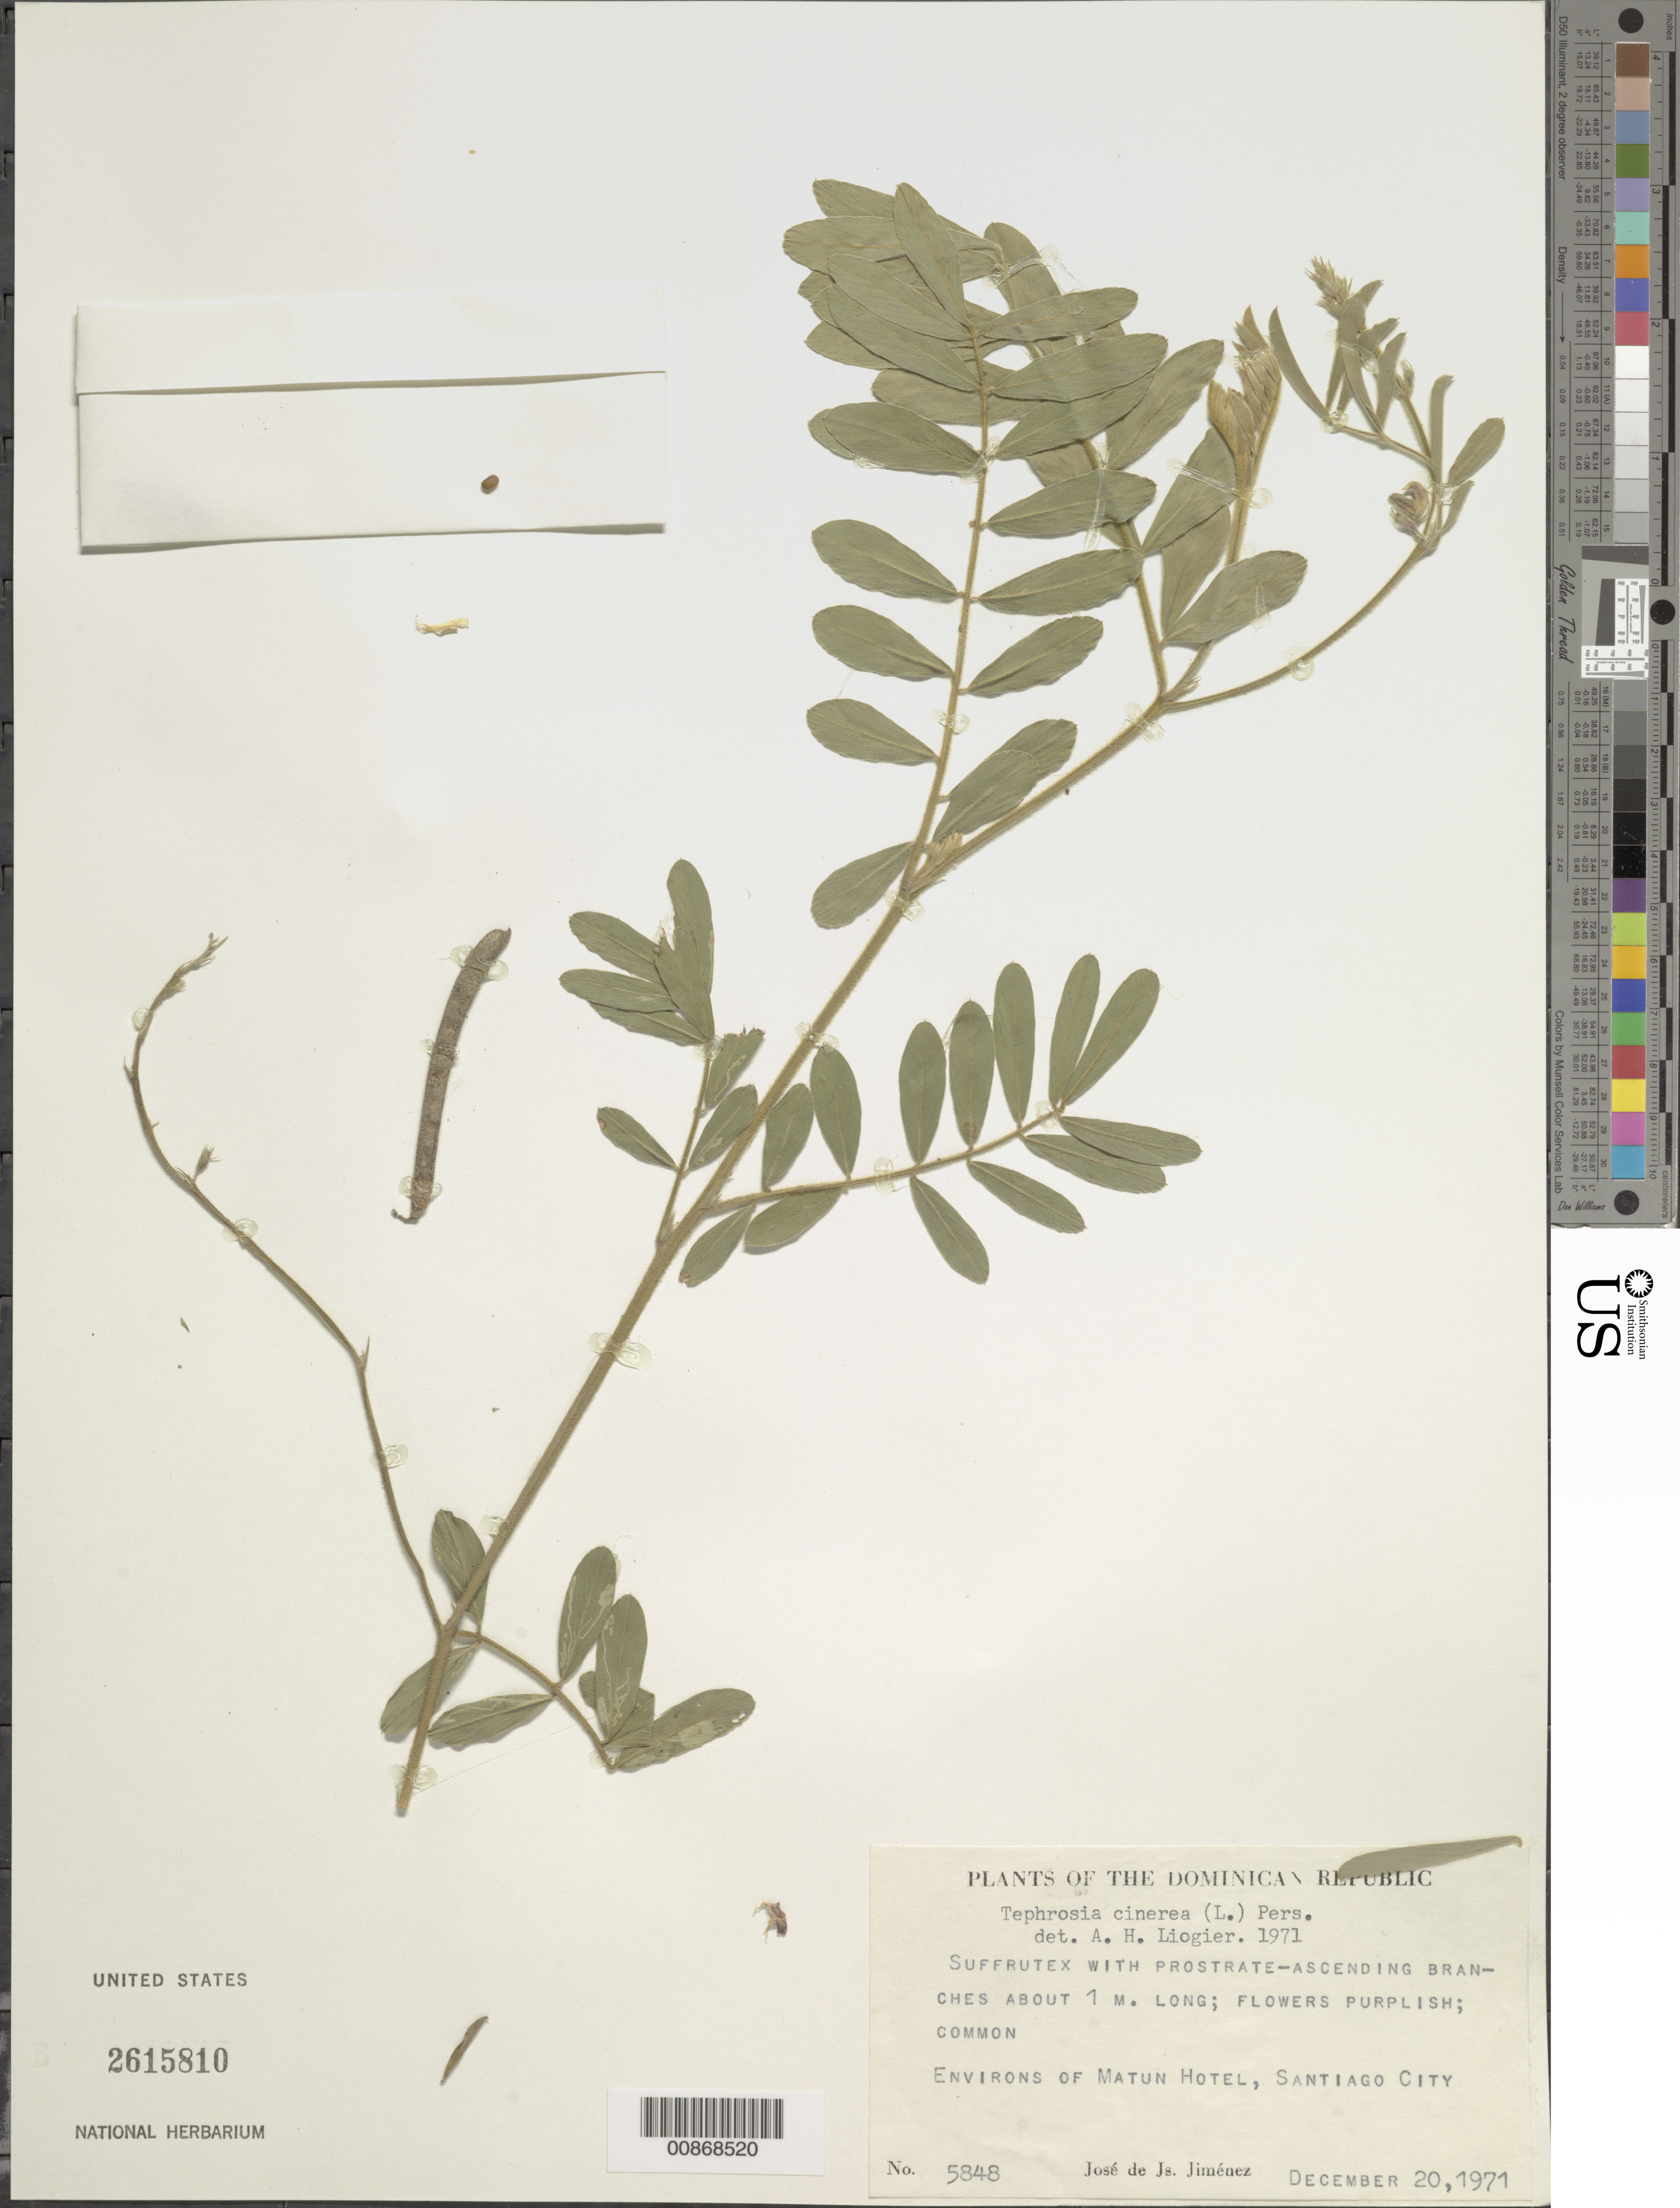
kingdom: Plantae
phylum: Tracheophyta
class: Magnoliopsida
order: Fabales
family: Fabaceae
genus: Tephrosia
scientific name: Tephrosia cinerea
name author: (L.) Pers.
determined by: Liogier, Alain H.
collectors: J. J. Jiménez Almonte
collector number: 5848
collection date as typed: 20 Dec 1971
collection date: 1971-12-20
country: Dominican Republic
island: Hispaniola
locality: Environs of Matun Hotel, Santiago City.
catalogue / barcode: US 2615810